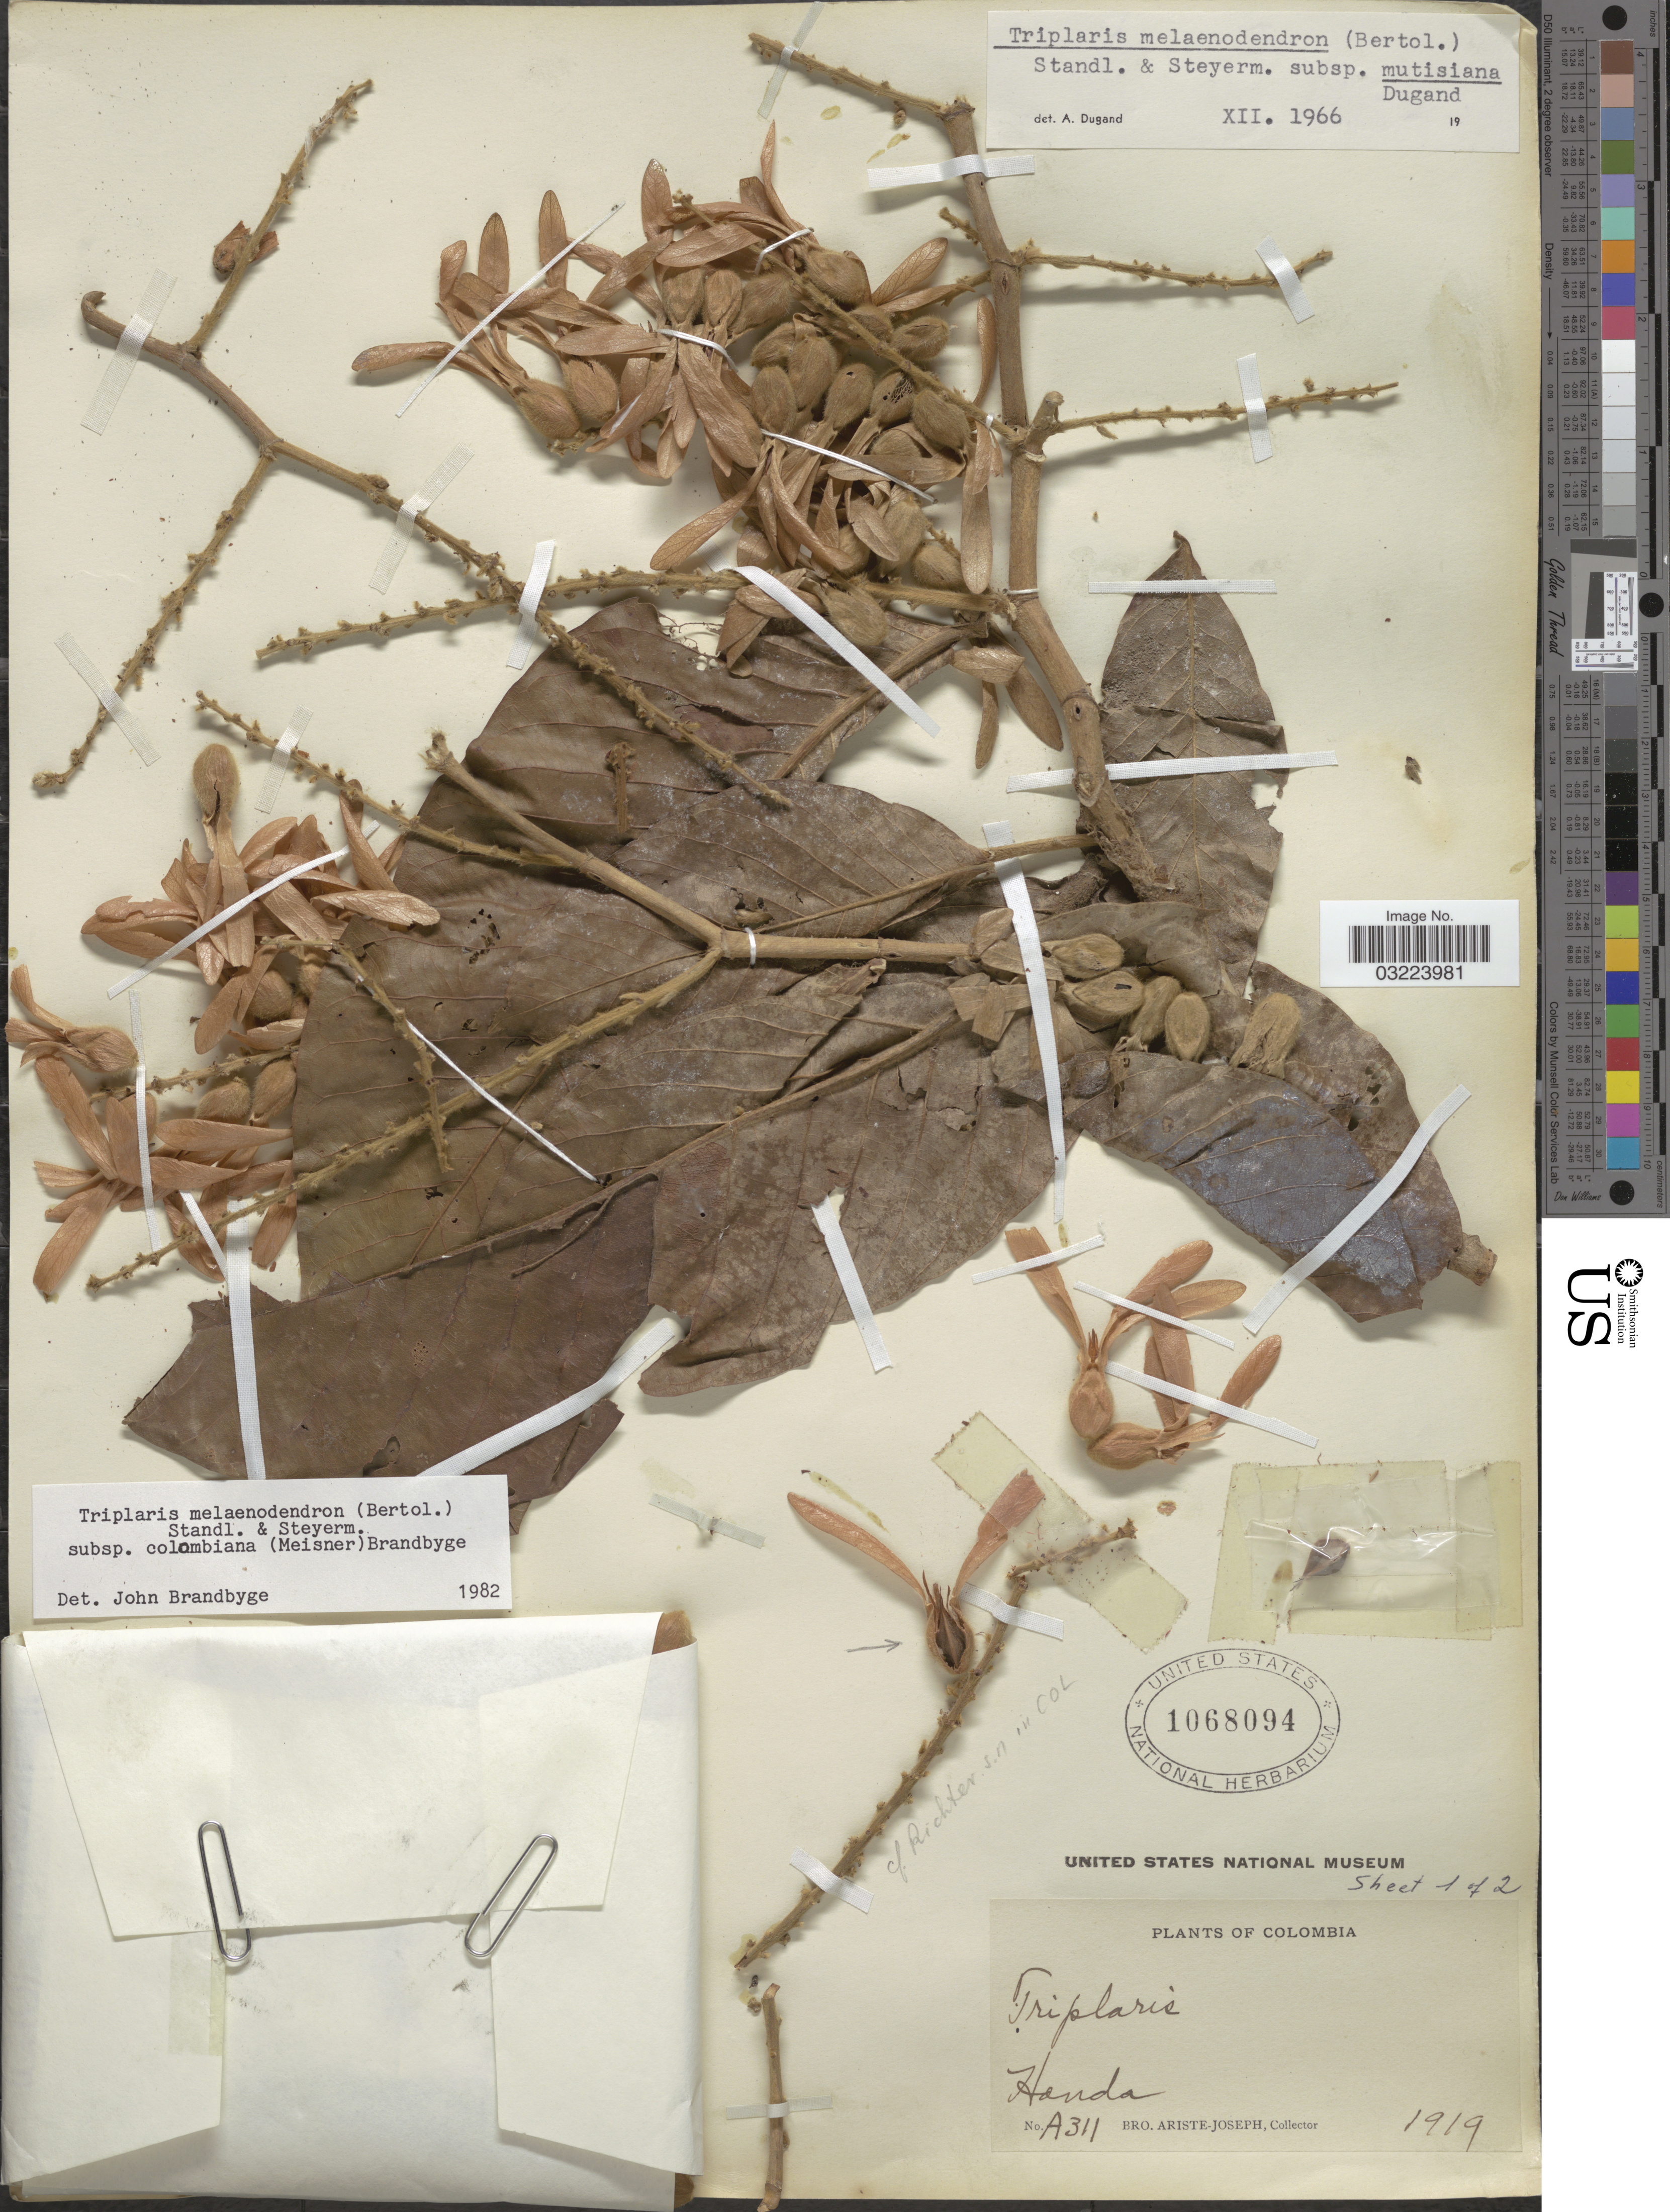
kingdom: Plantae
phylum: Tracheophyta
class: Magnoliopsida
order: Caryophyllales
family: Polygonaceae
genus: Triplaris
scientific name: Triplaris melaenodendron subsp. colombiana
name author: (Meisn.) Brandbyge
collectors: Bro. Ariste-Joseph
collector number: A311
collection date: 1919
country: Colombia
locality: Honda.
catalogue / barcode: US 1068094